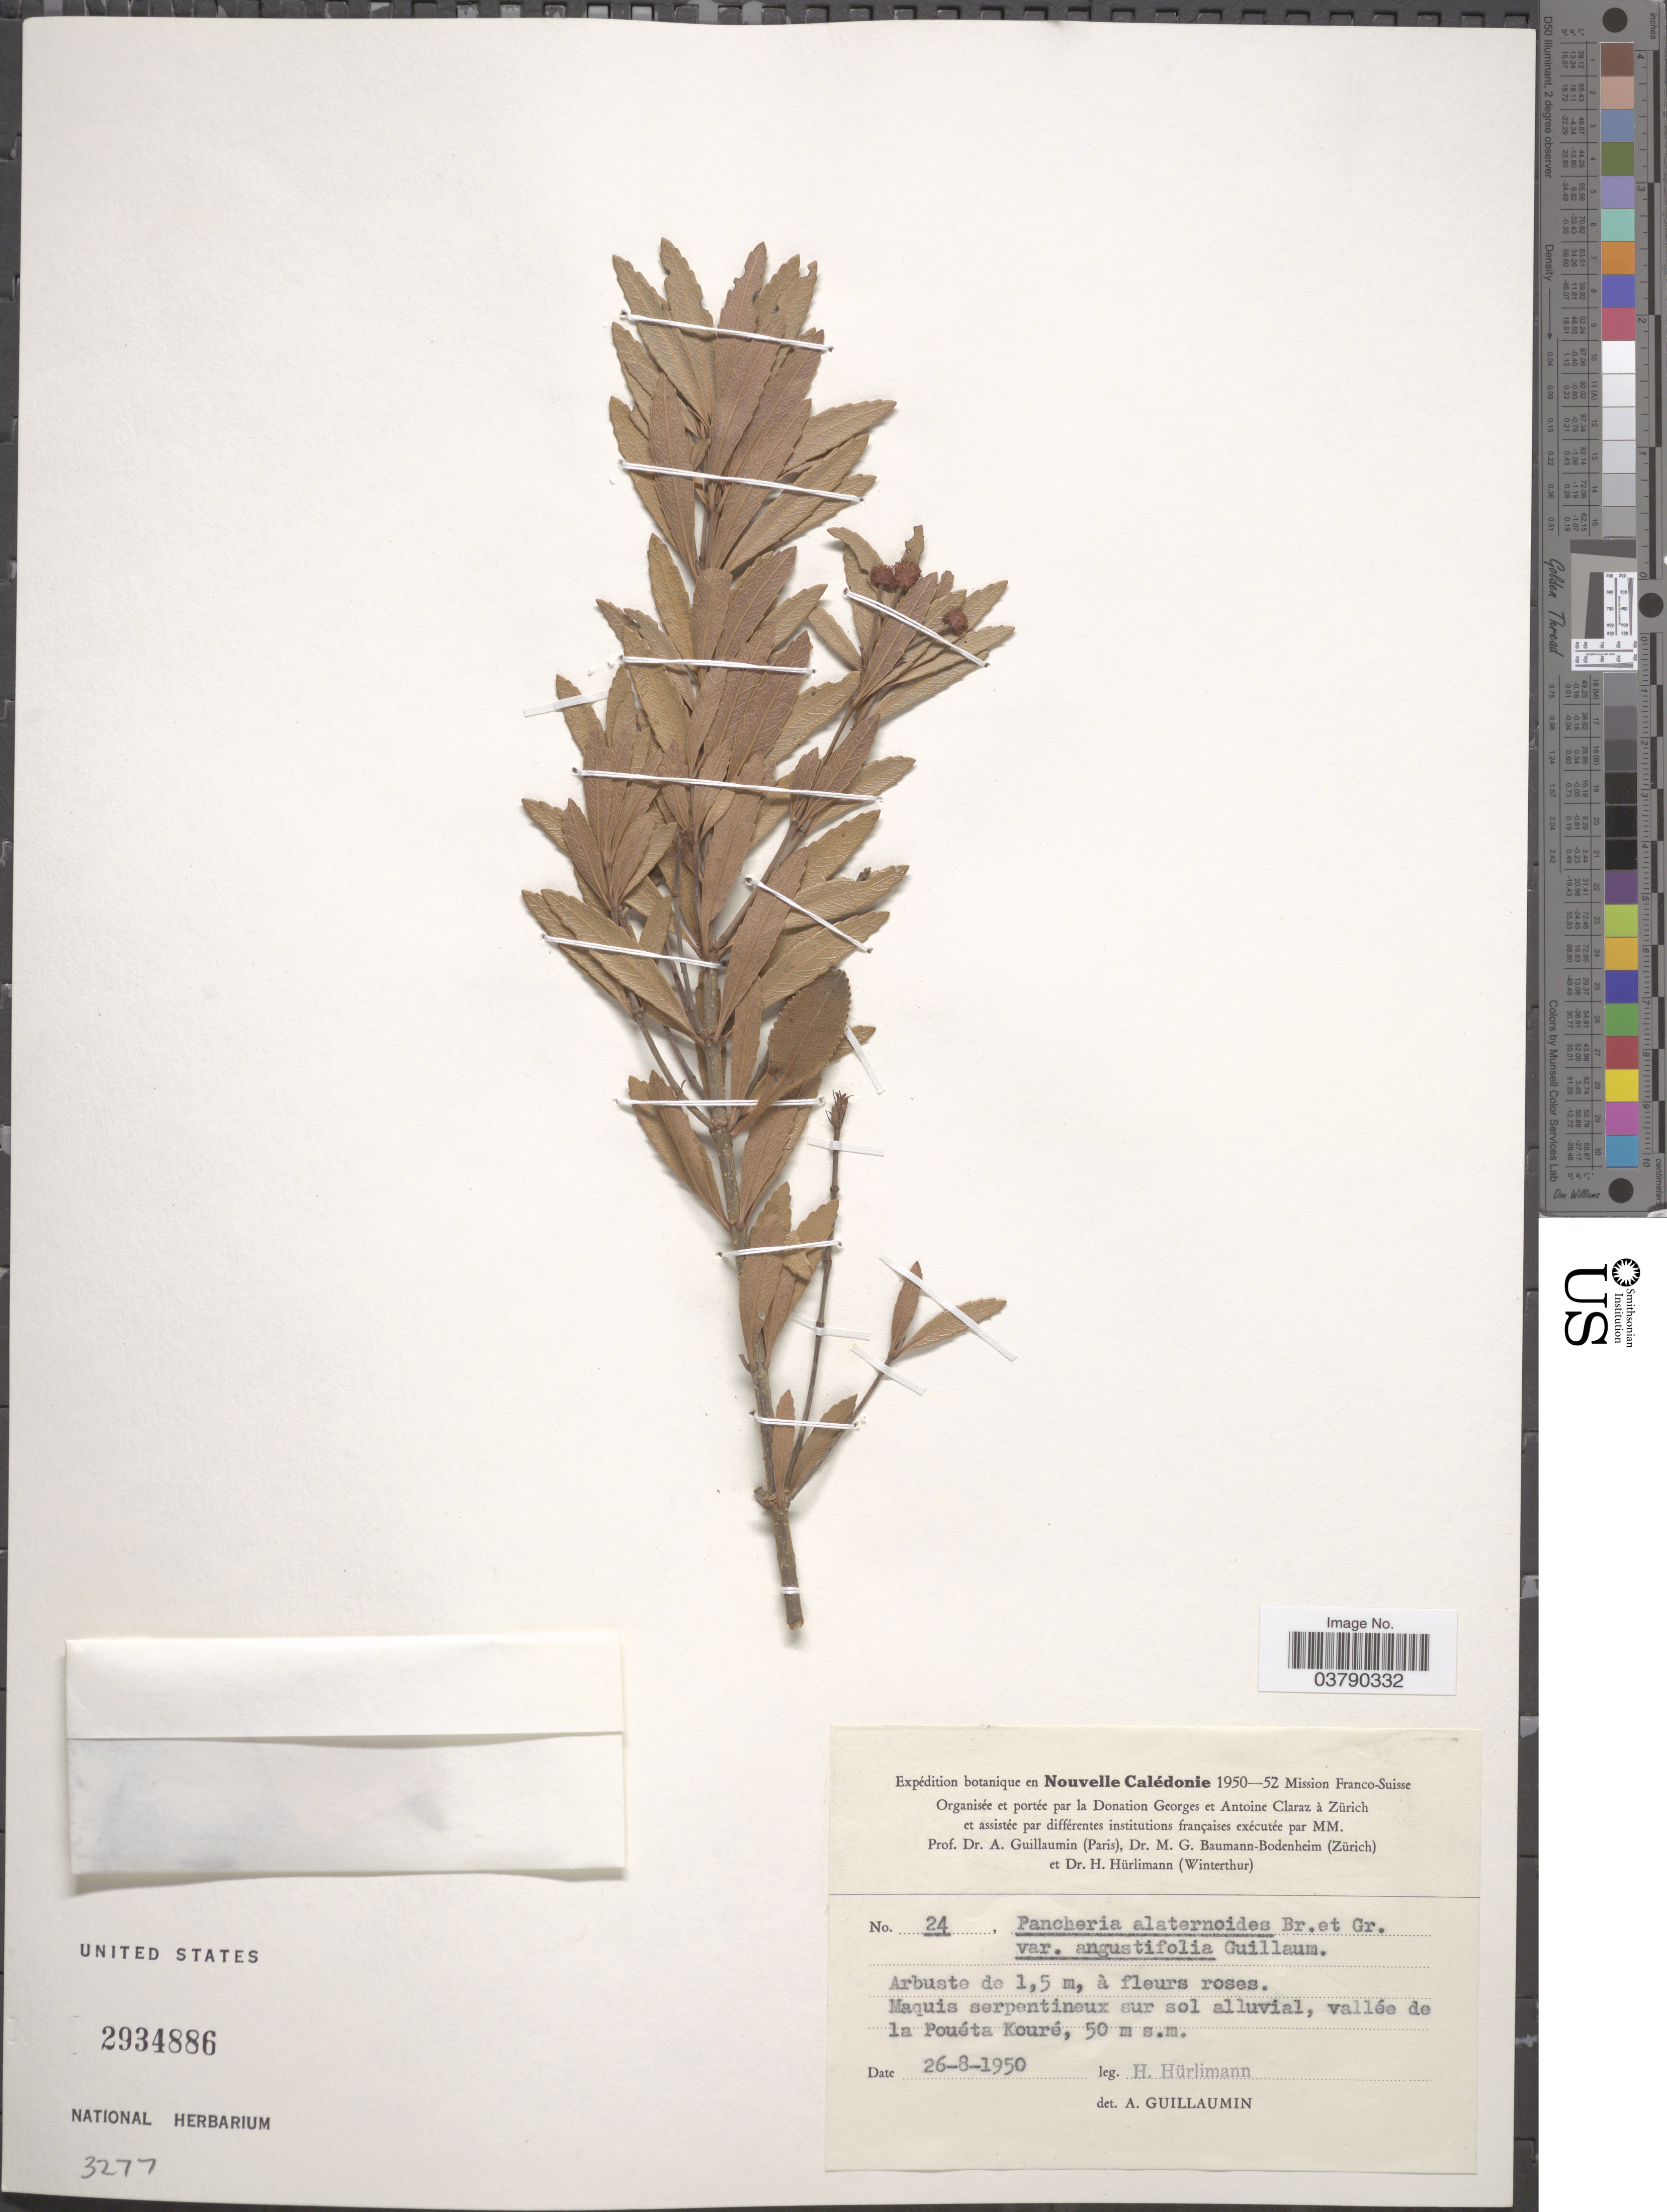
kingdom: Plantae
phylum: Tracheophyta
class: Magnoliopsida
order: Oxalidales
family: Cunoniaceae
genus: Pancheria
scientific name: Pancheria alaternoides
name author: Brongn. & Gris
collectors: H. Hürlimann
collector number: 24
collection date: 1950-08-26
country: New Caledonia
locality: Nouvelle Calédonie. Maquis serpentineux sur sol alluvial, vallée de la Pouéta Kouré.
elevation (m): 50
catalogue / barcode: US 2934886